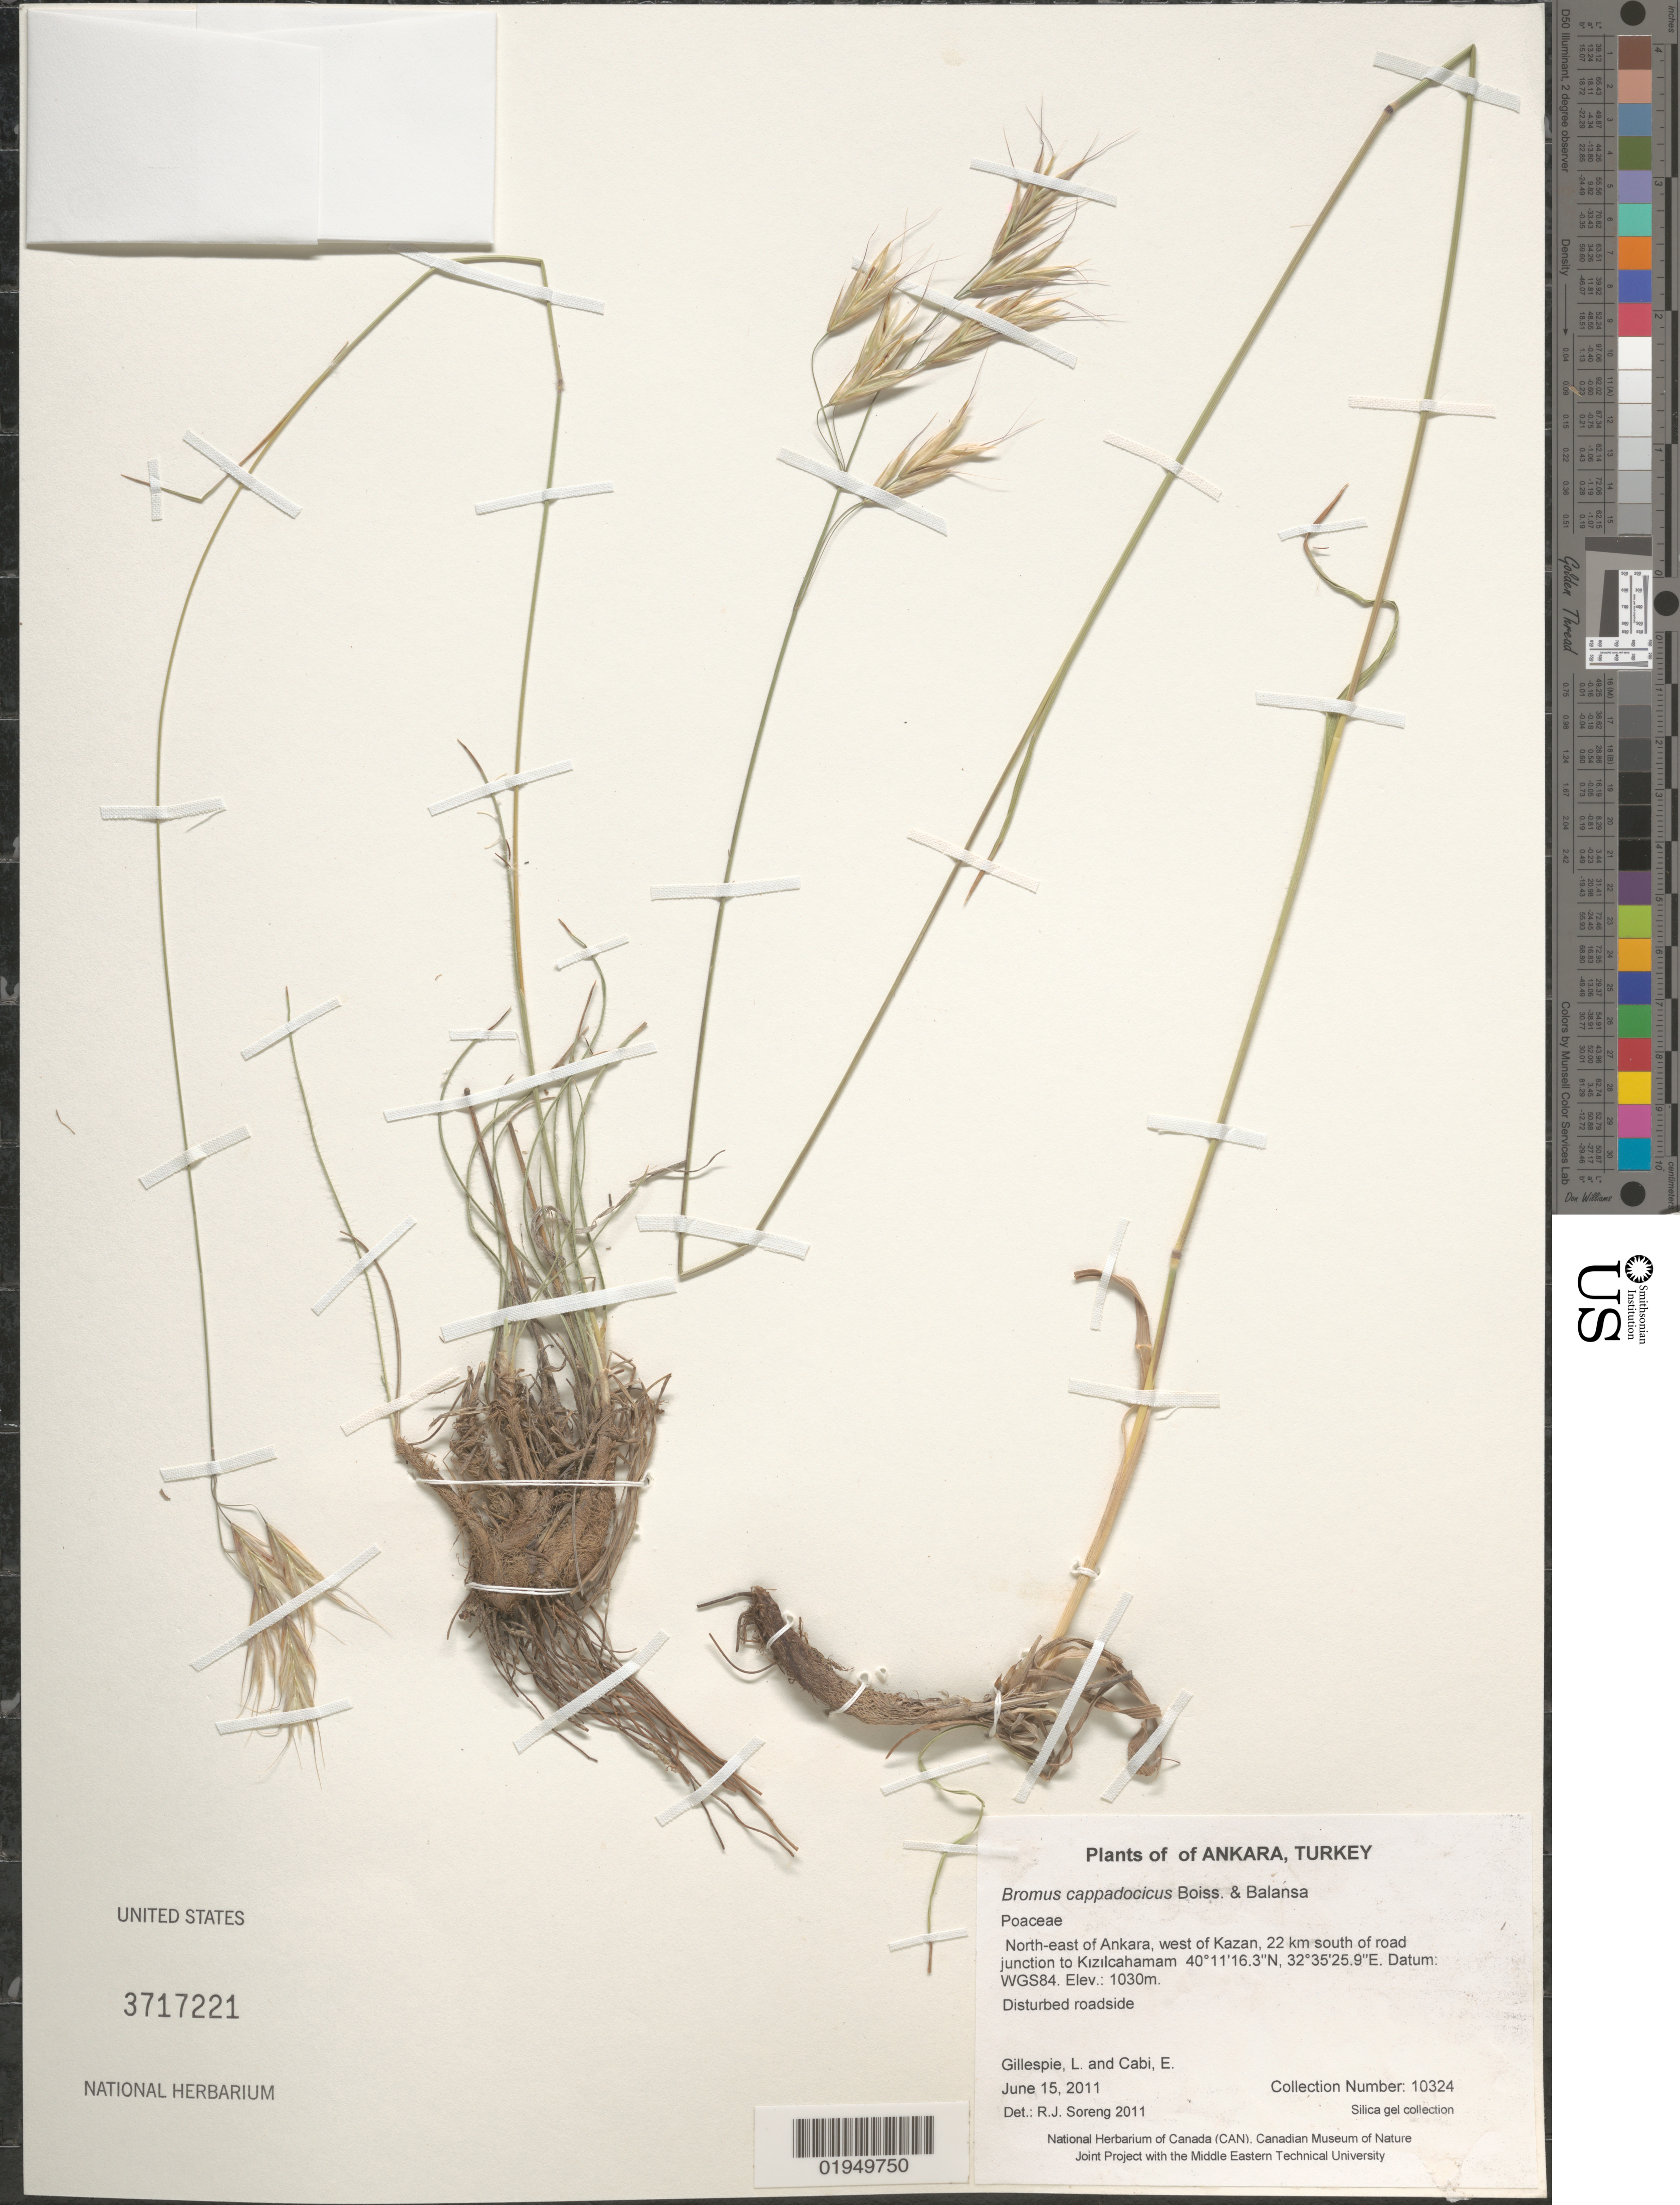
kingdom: Plantae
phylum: Tracheophyta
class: Liliopsida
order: Poales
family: Poaceae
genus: Bromus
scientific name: Bromus cappadocicus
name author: Boiss. & Balansa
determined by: Soreng, Robert J., Research Associate (BOT), Smithsonian Institution - National Museum of Natural History (UNITED STATES)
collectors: L. J. Gillespie & E. Cabi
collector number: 10324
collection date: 2011-06-15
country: Turkey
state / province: Ankara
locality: Istanbul-Ankara Highway (E89). North-east of Ankara, west of Kazan, 22 km south of road junction to Kizilcahamam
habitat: Disturbed roadside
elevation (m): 1030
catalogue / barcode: US 3717221